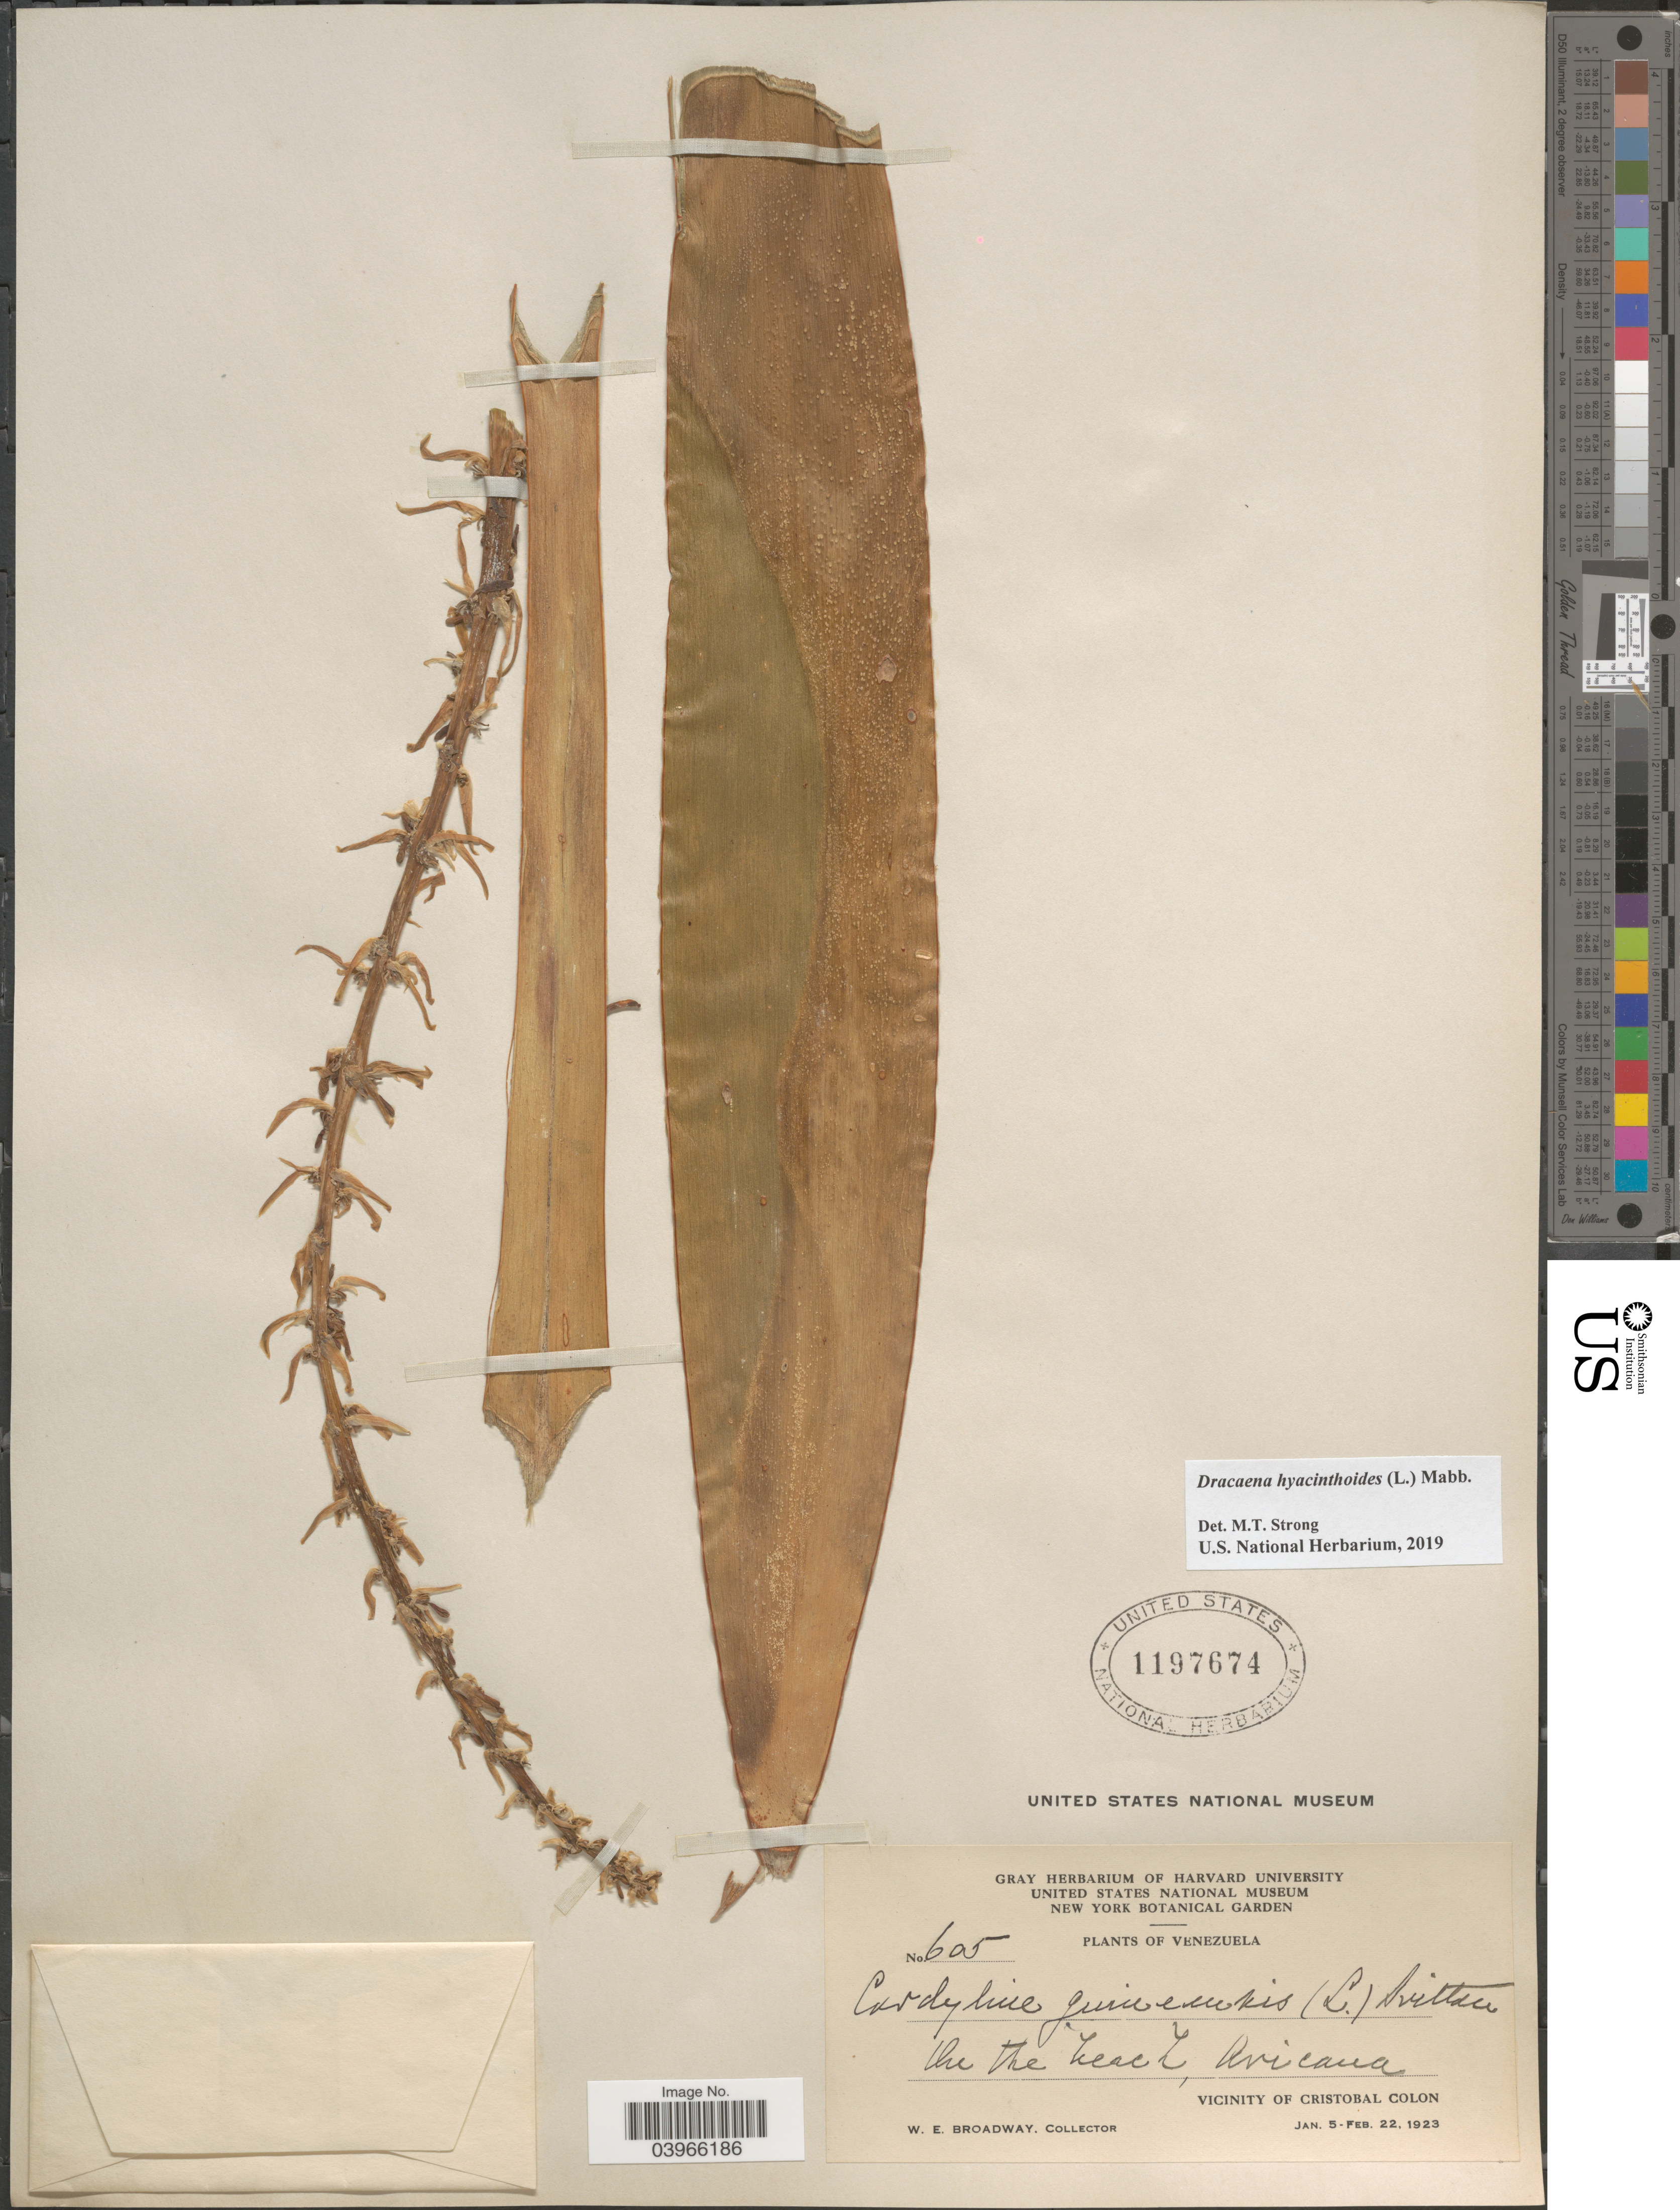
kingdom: Plantae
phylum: Tracheophyta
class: Liliopsida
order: Asparagales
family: Asparagaceae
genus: Dracaena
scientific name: Dracaena hyacinthoides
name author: (L.) Mabb.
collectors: W. E. Broadway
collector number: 605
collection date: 1923-01-05/1923-02-22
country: Venezuela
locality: The the beach, Aricana. Vicinity of Cristobal Colon.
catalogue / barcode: US 1197674